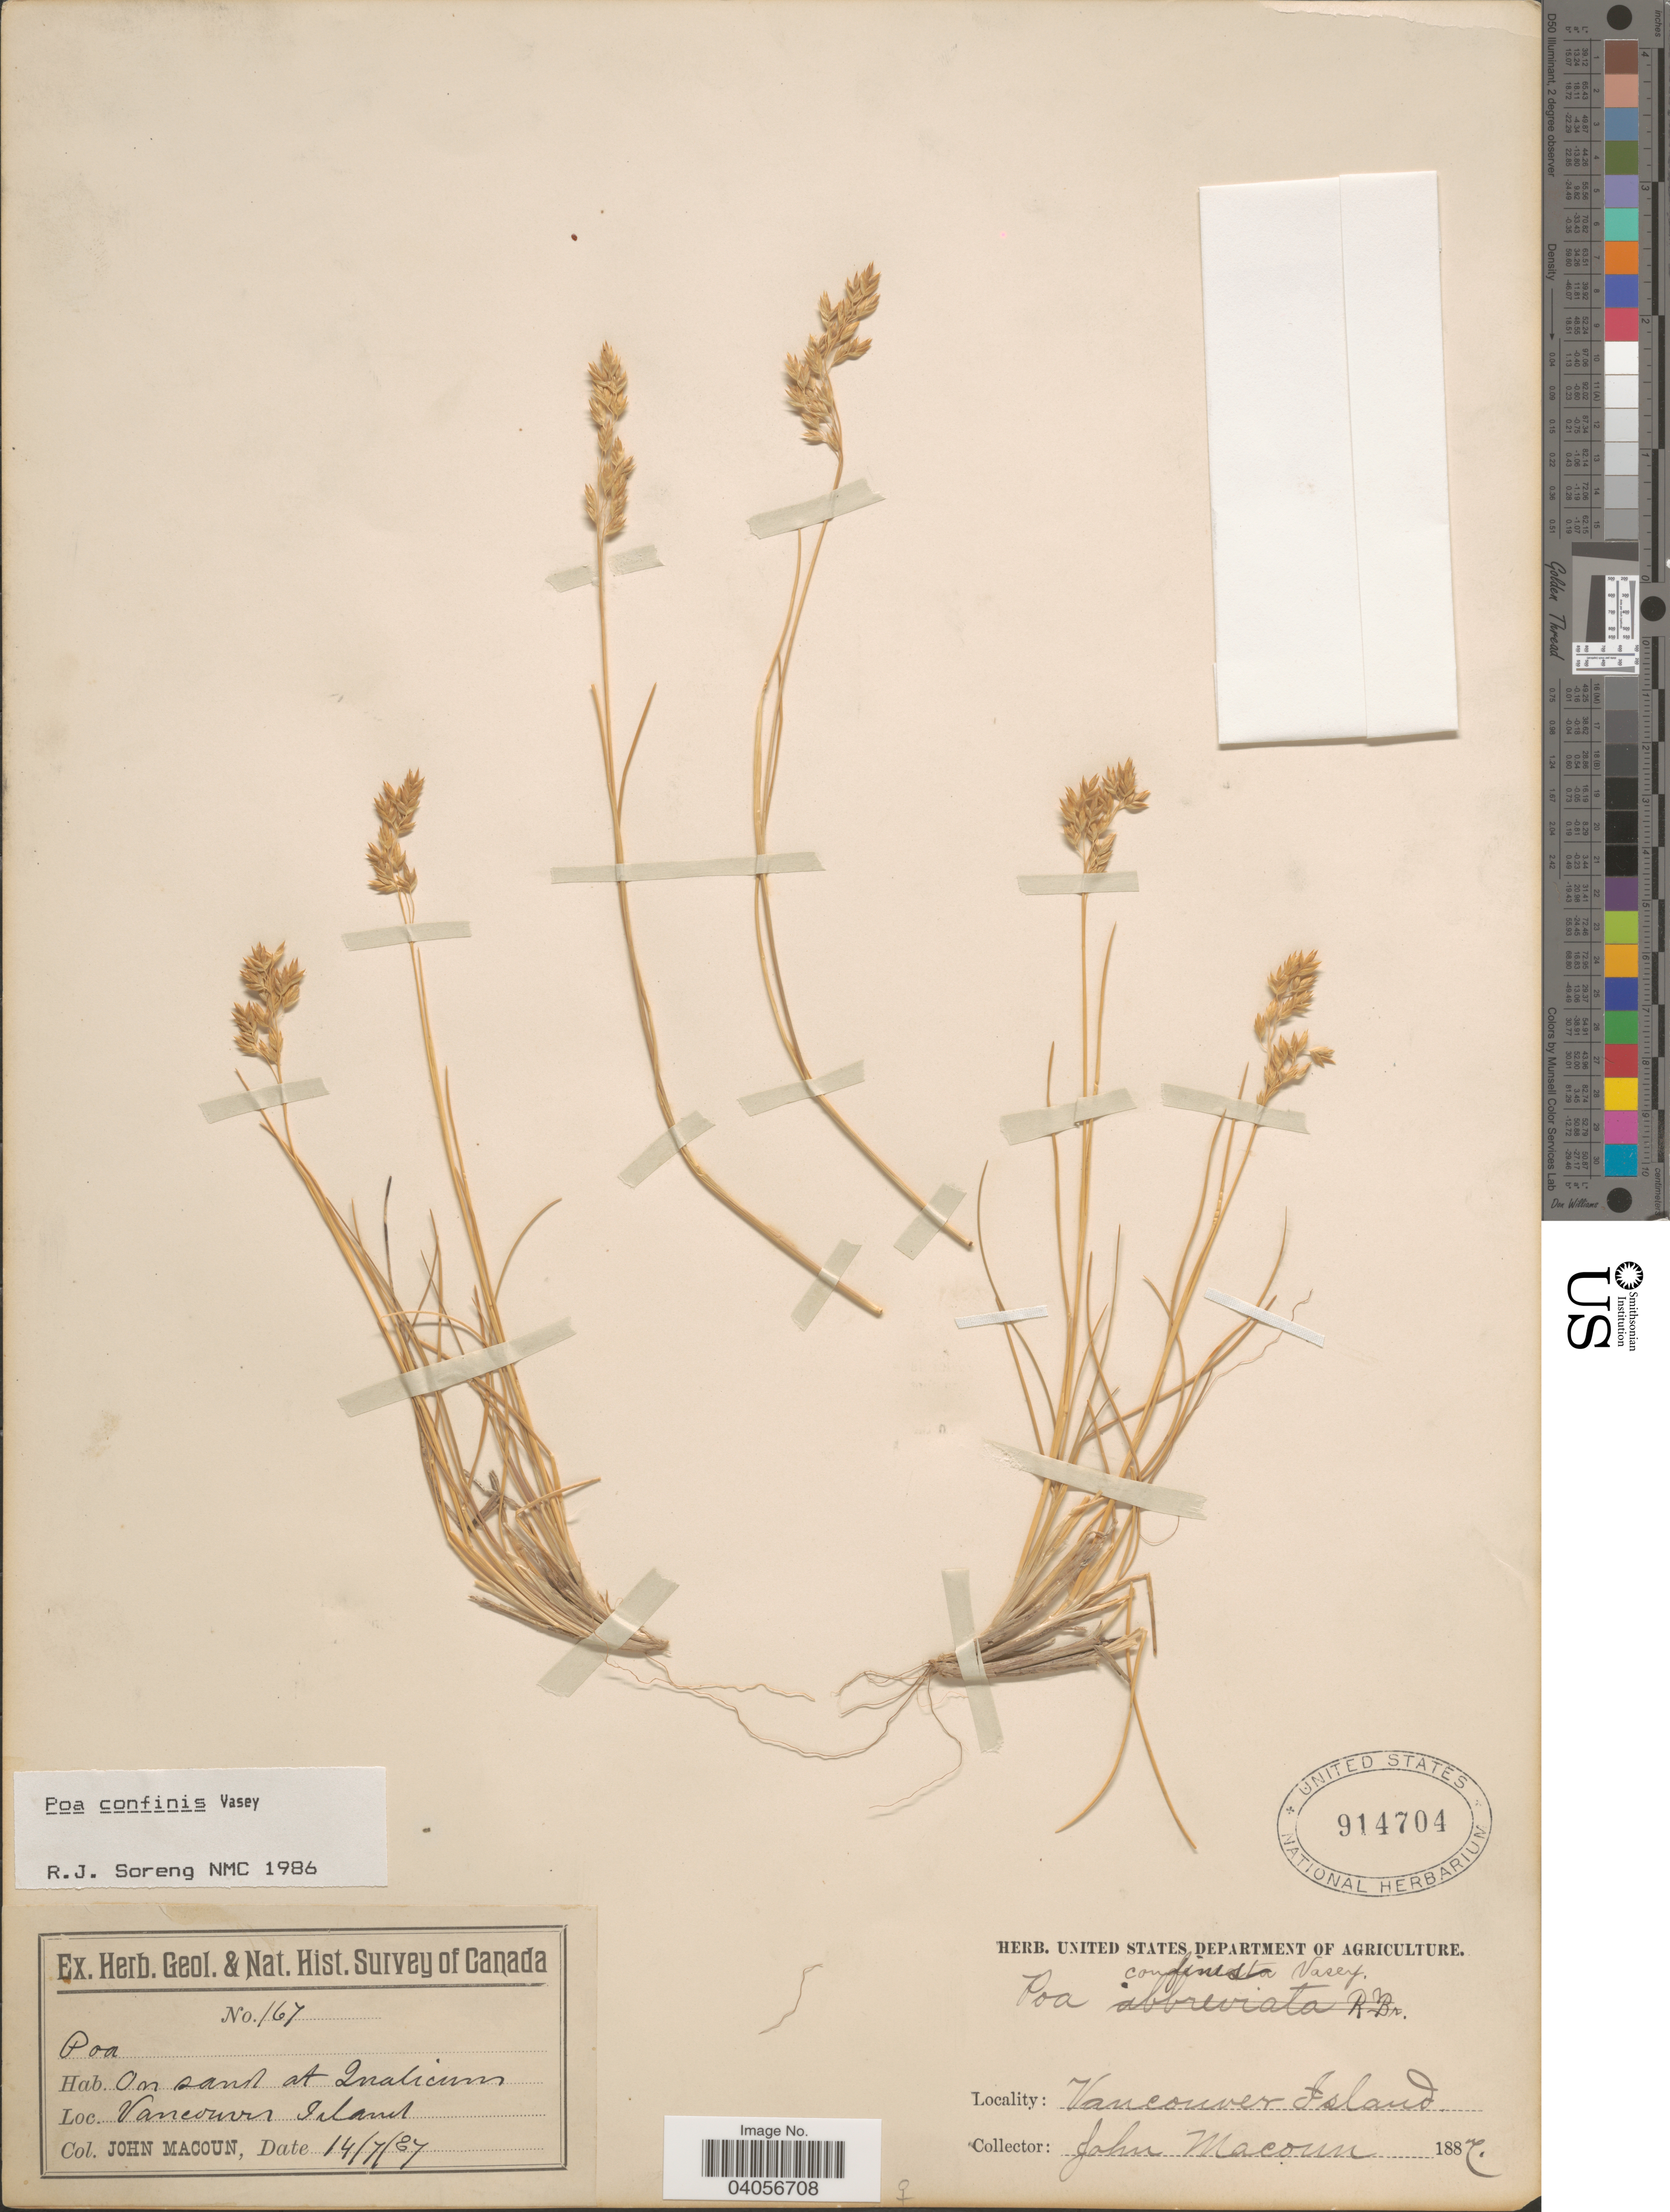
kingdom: Plantae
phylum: Tracheophyta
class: Liliopsida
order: Poales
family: Poaceae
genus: Poa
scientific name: Poa confinis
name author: Vasey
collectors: J. Macoun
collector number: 167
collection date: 1887-07-14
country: Canada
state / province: British Columbia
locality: Vancouver Island.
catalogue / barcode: US 914704